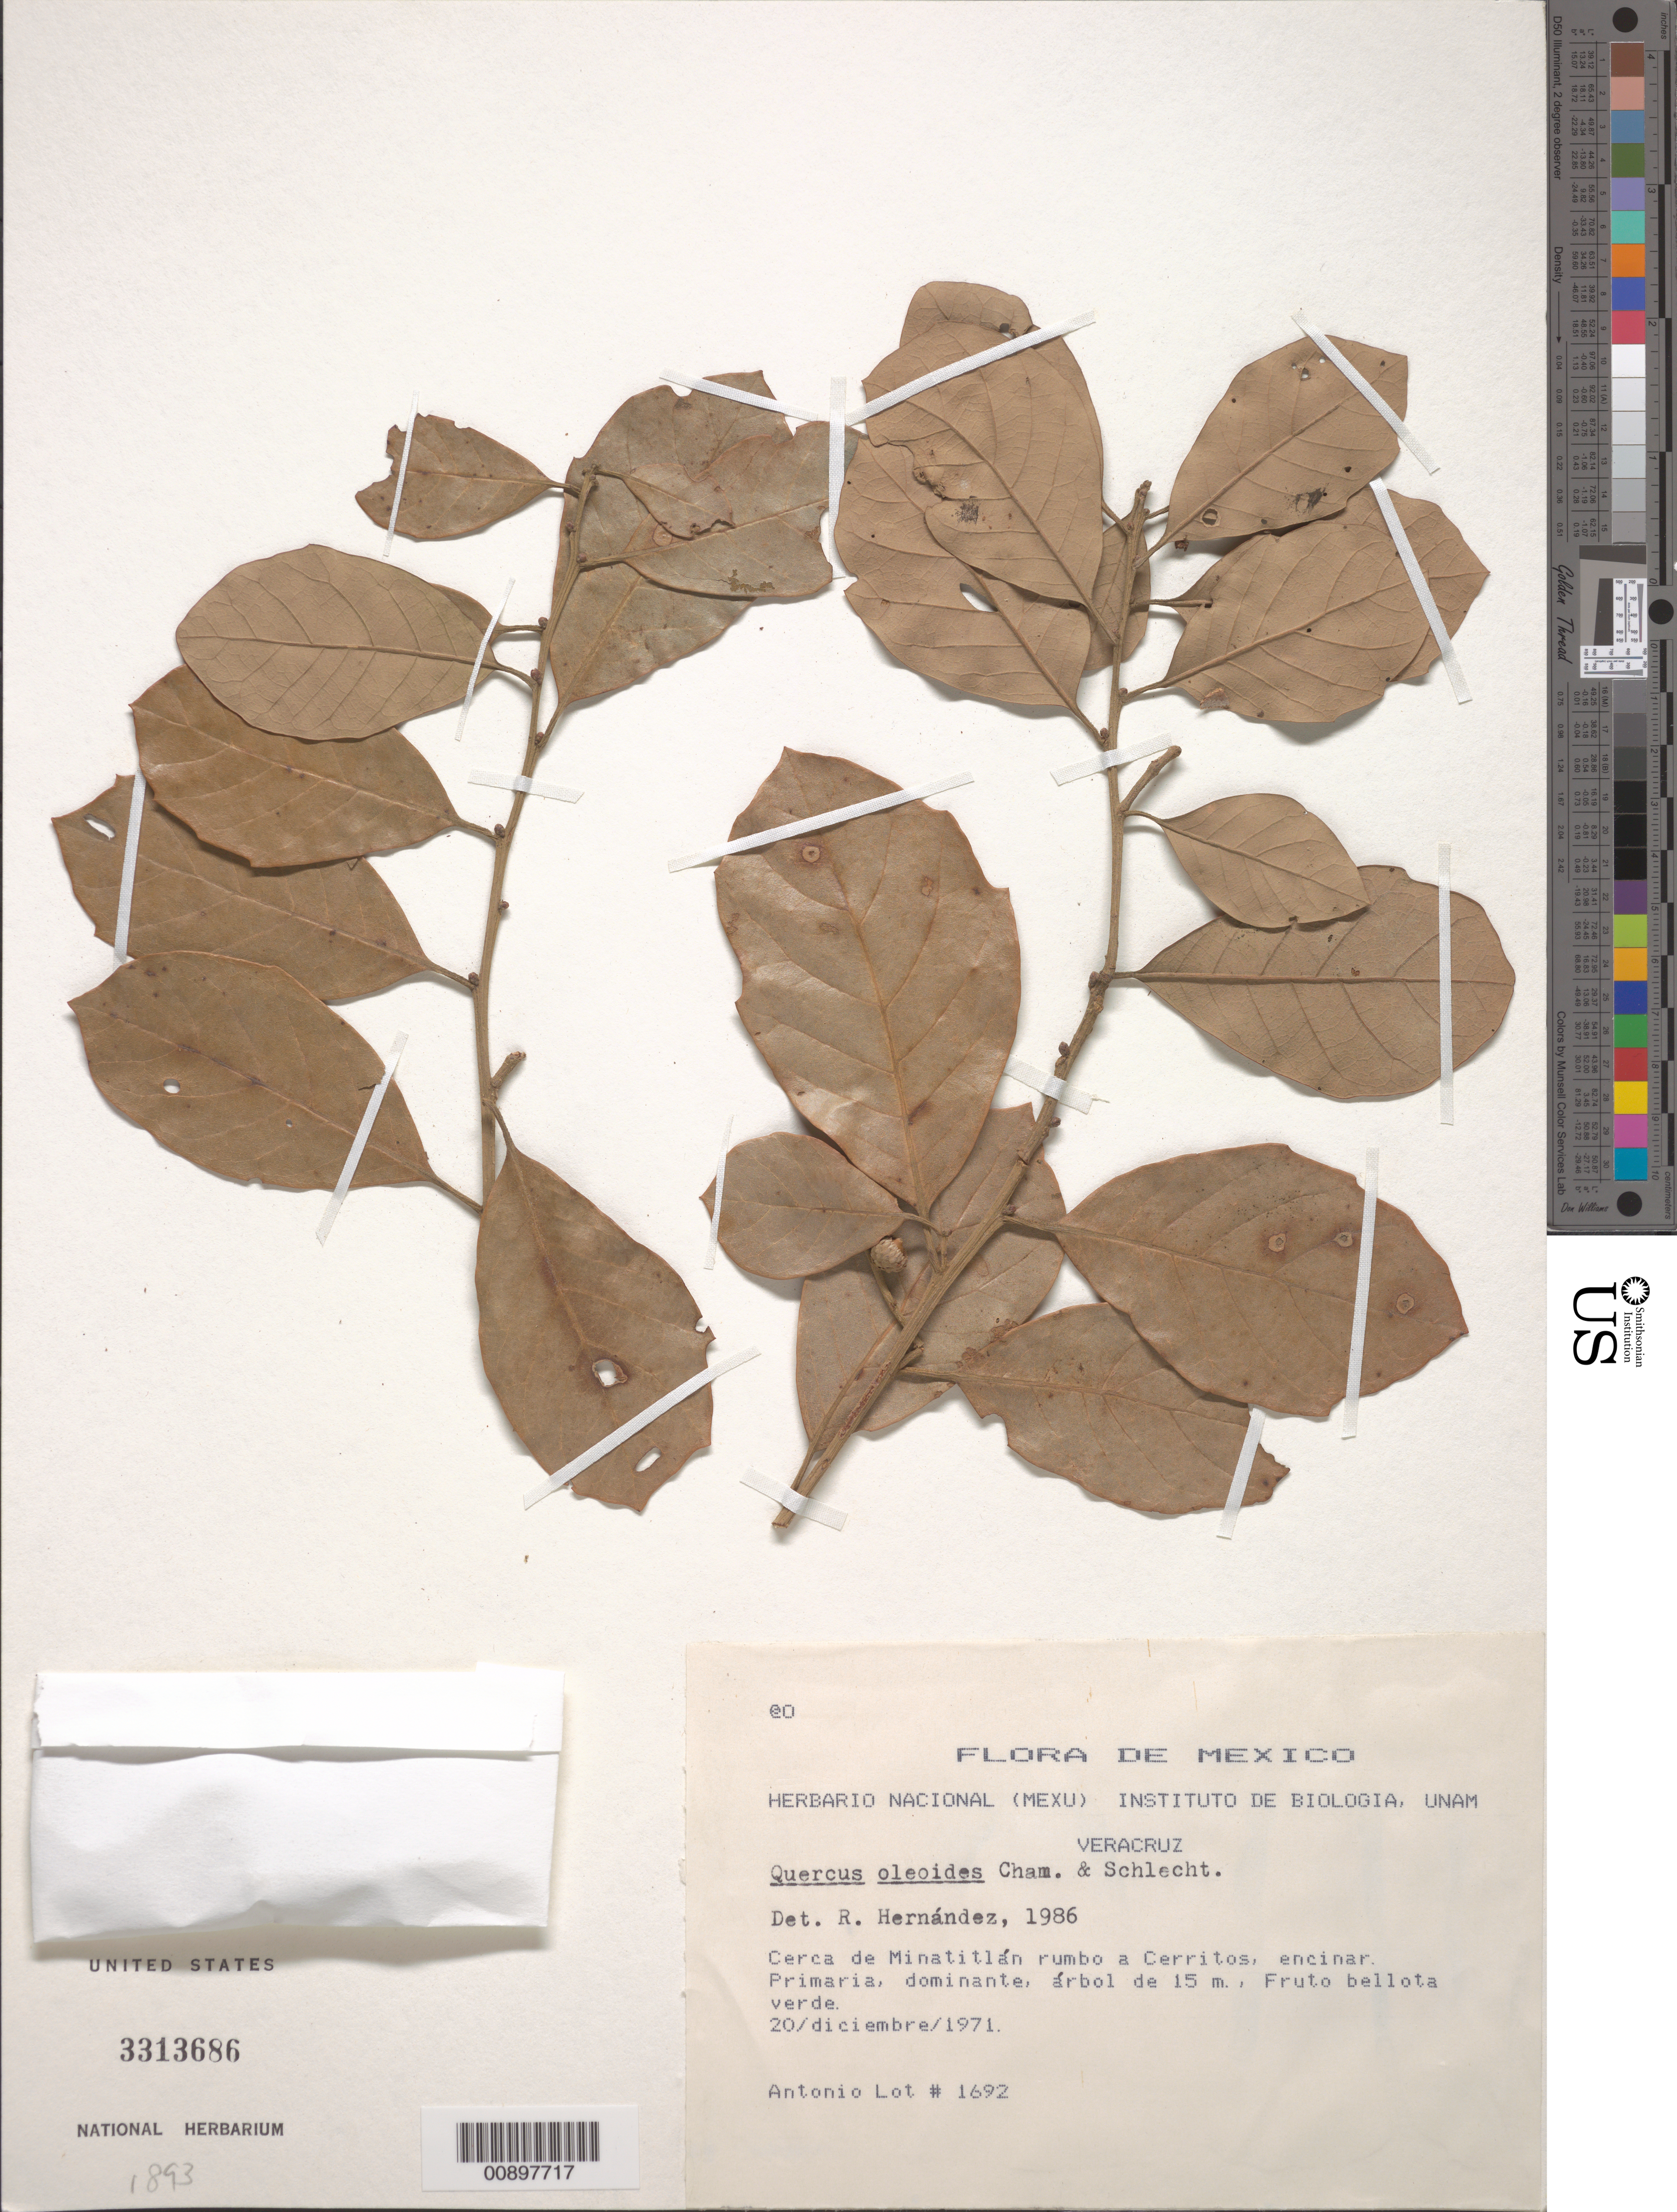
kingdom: Plantae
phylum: Tracheophyta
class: Magnoliopsida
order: Fagales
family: Fagaceae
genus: Quercus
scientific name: Quercus oleoides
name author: Schltdl. & Cham.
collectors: Lot, A.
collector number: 1692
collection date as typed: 20 Dec 1971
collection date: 1971-12-20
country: Mexico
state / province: Veracruz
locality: Cerca de Minatitlán rumbo a Cerritos.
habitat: Encinar. Primaria.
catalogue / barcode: US 3313686